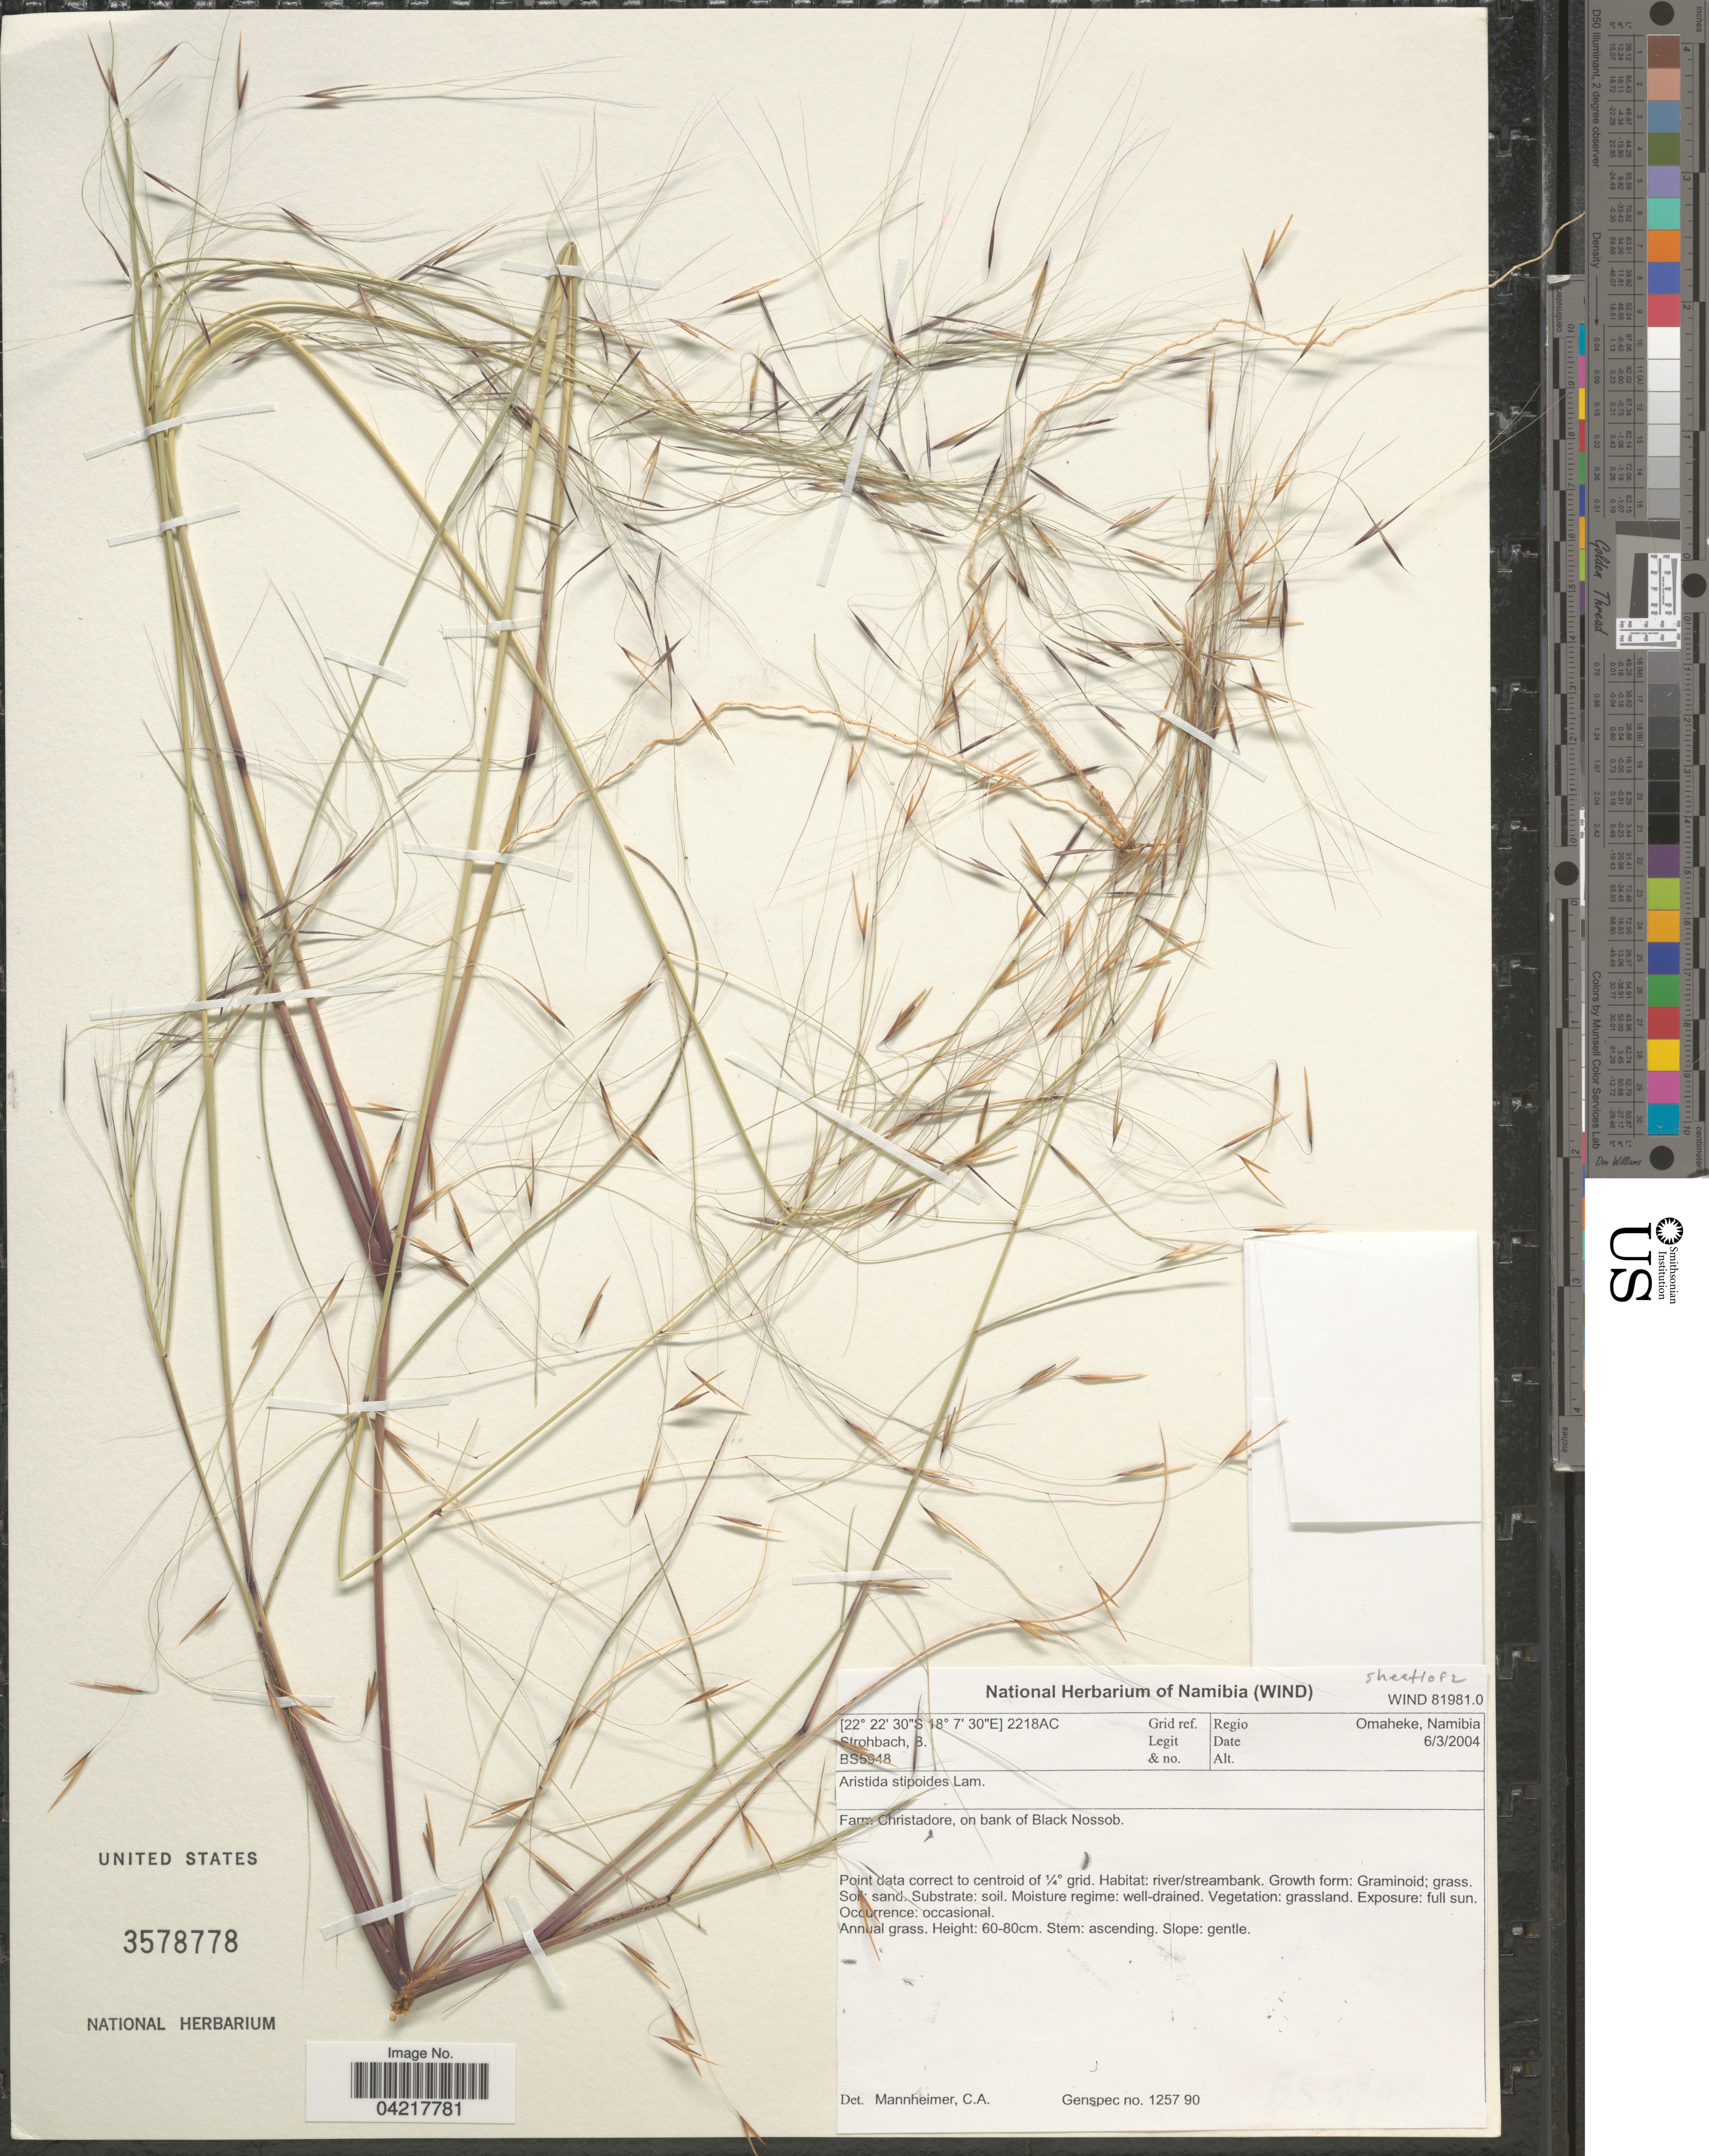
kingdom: Plantae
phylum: Tracheophyta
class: Liliopsida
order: Poales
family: Poaceae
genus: Aristida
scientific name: Aristida stipoides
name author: R. Br.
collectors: B. Strohbach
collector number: BS5948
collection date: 2004-03-06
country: Namibia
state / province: Omaheke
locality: Grid ref. 2218AC. Regio Omaheke, Namibia. Farm Christadore, on bank of Black Nossob.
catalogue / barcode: US 3578778